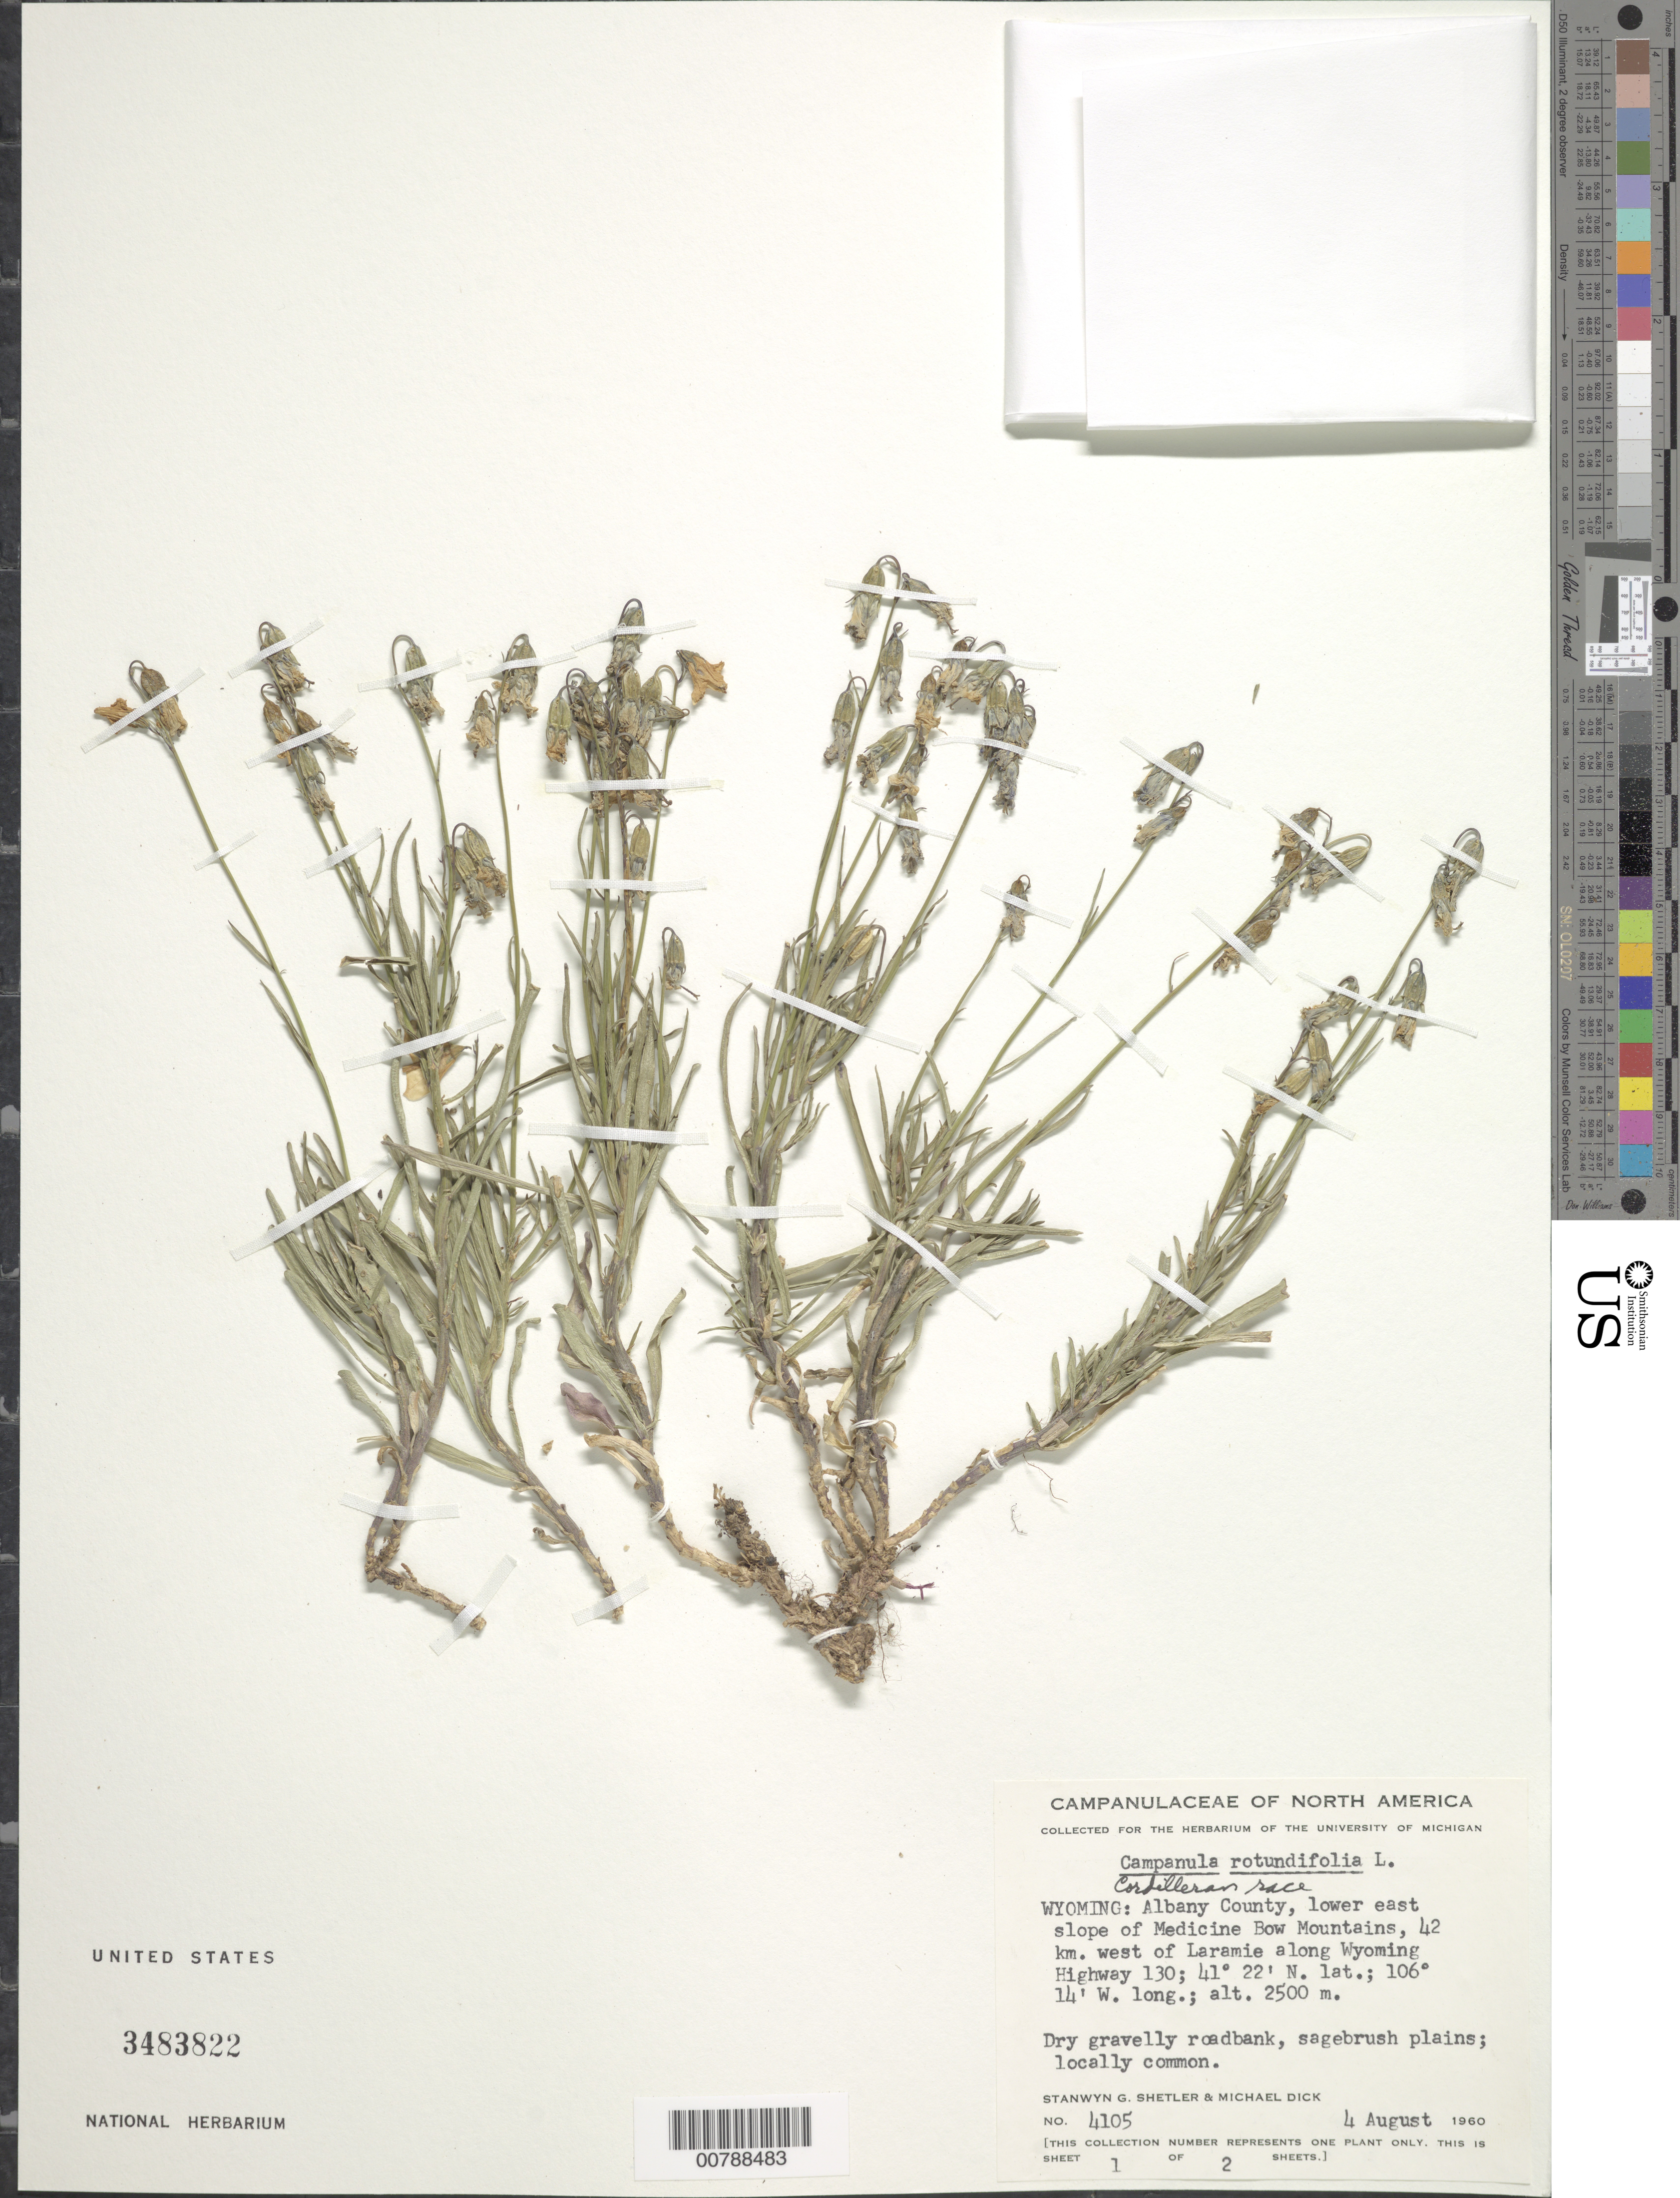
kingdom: Plantae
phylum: Tracheophyta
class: Magnoliopsida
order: Asterales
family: Campanulaceae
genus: Campanula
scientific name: Campanula rotundifolia L. Cordilleran race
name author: L.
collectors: S. Shetler & M. Dick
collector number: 4105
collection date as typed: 4 August 1960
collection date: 1960-08-04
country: United States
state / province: Wyoming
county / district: Albany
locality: Lower east slope of Medicine Bow Mountains, 42 km. west of Laramie along Wyoming Highway 130.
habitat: Dry gravelly roadbank, sagebrush plains.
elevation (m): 2500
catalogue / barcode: US 3483822